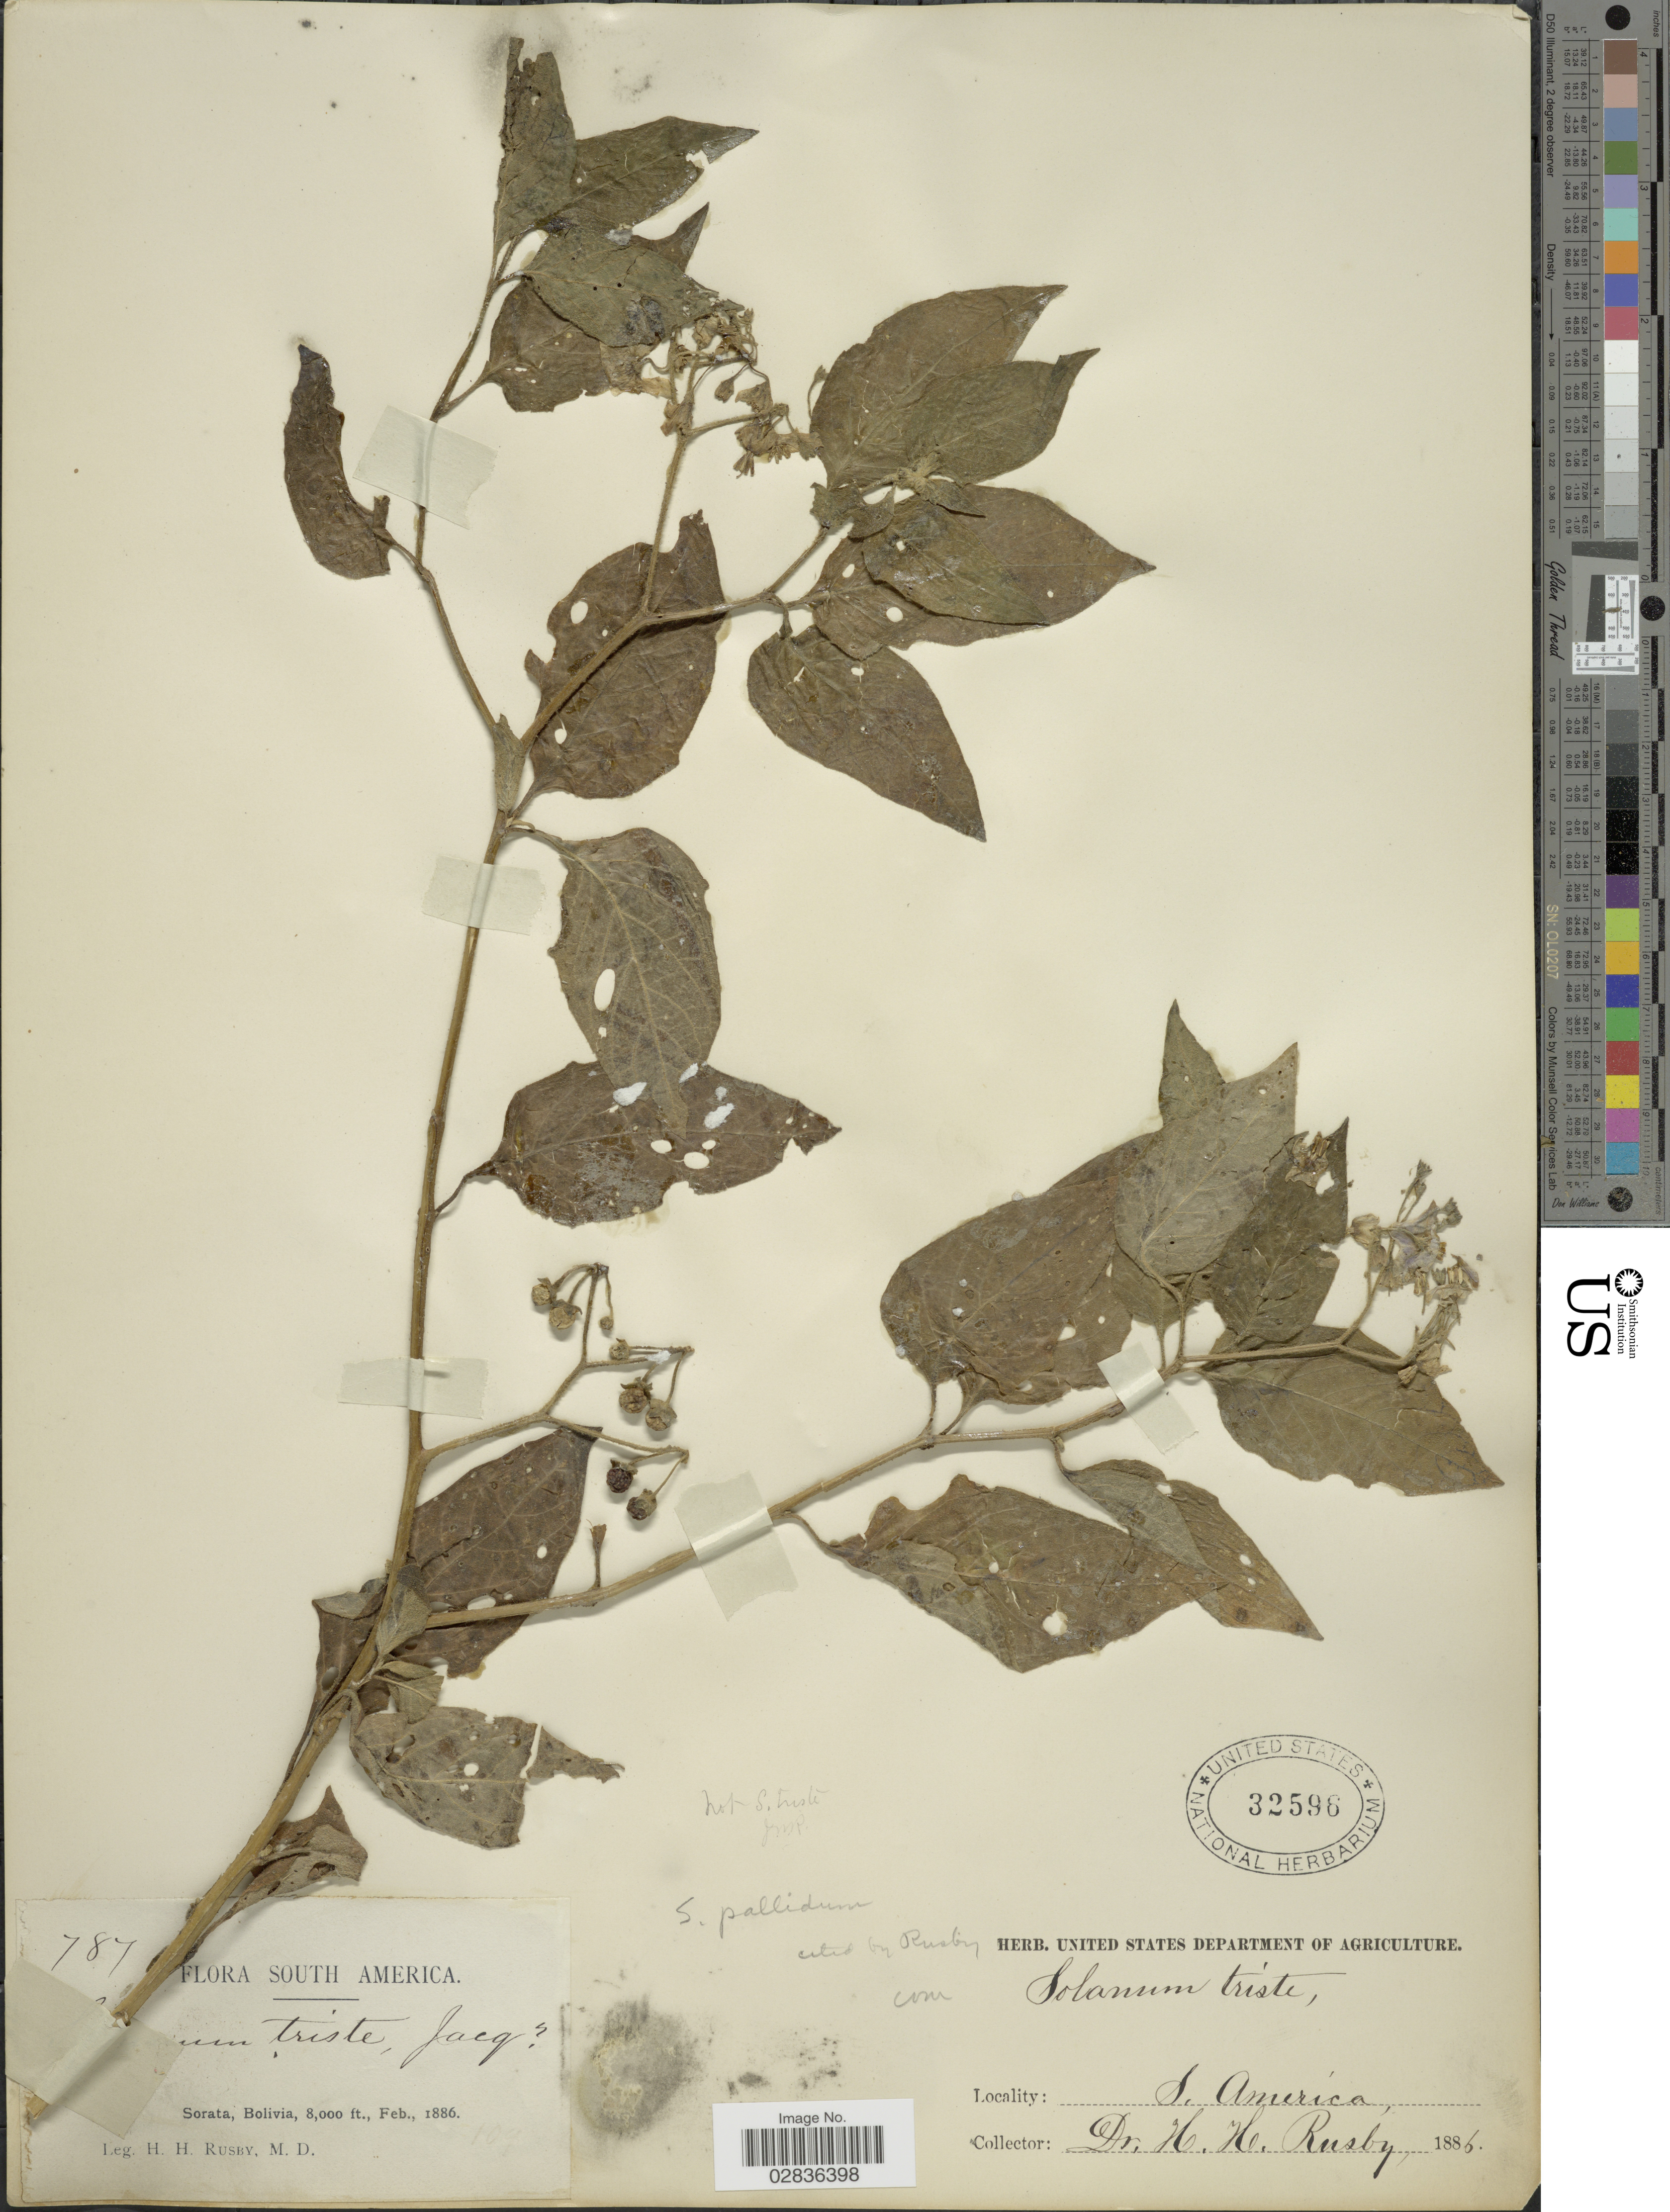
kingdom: Plantae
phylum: Tracheophyta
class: Magnoliopsida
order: Solanales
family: Solanaceae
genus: Solanum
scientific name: Solanum pallidum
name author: Rusby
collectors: H. H. Rusby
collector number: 787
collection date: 1886-02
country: Bolivia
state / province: La Páz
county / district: Larecaja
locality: Sorata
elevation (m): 2438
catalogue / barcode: US 32596